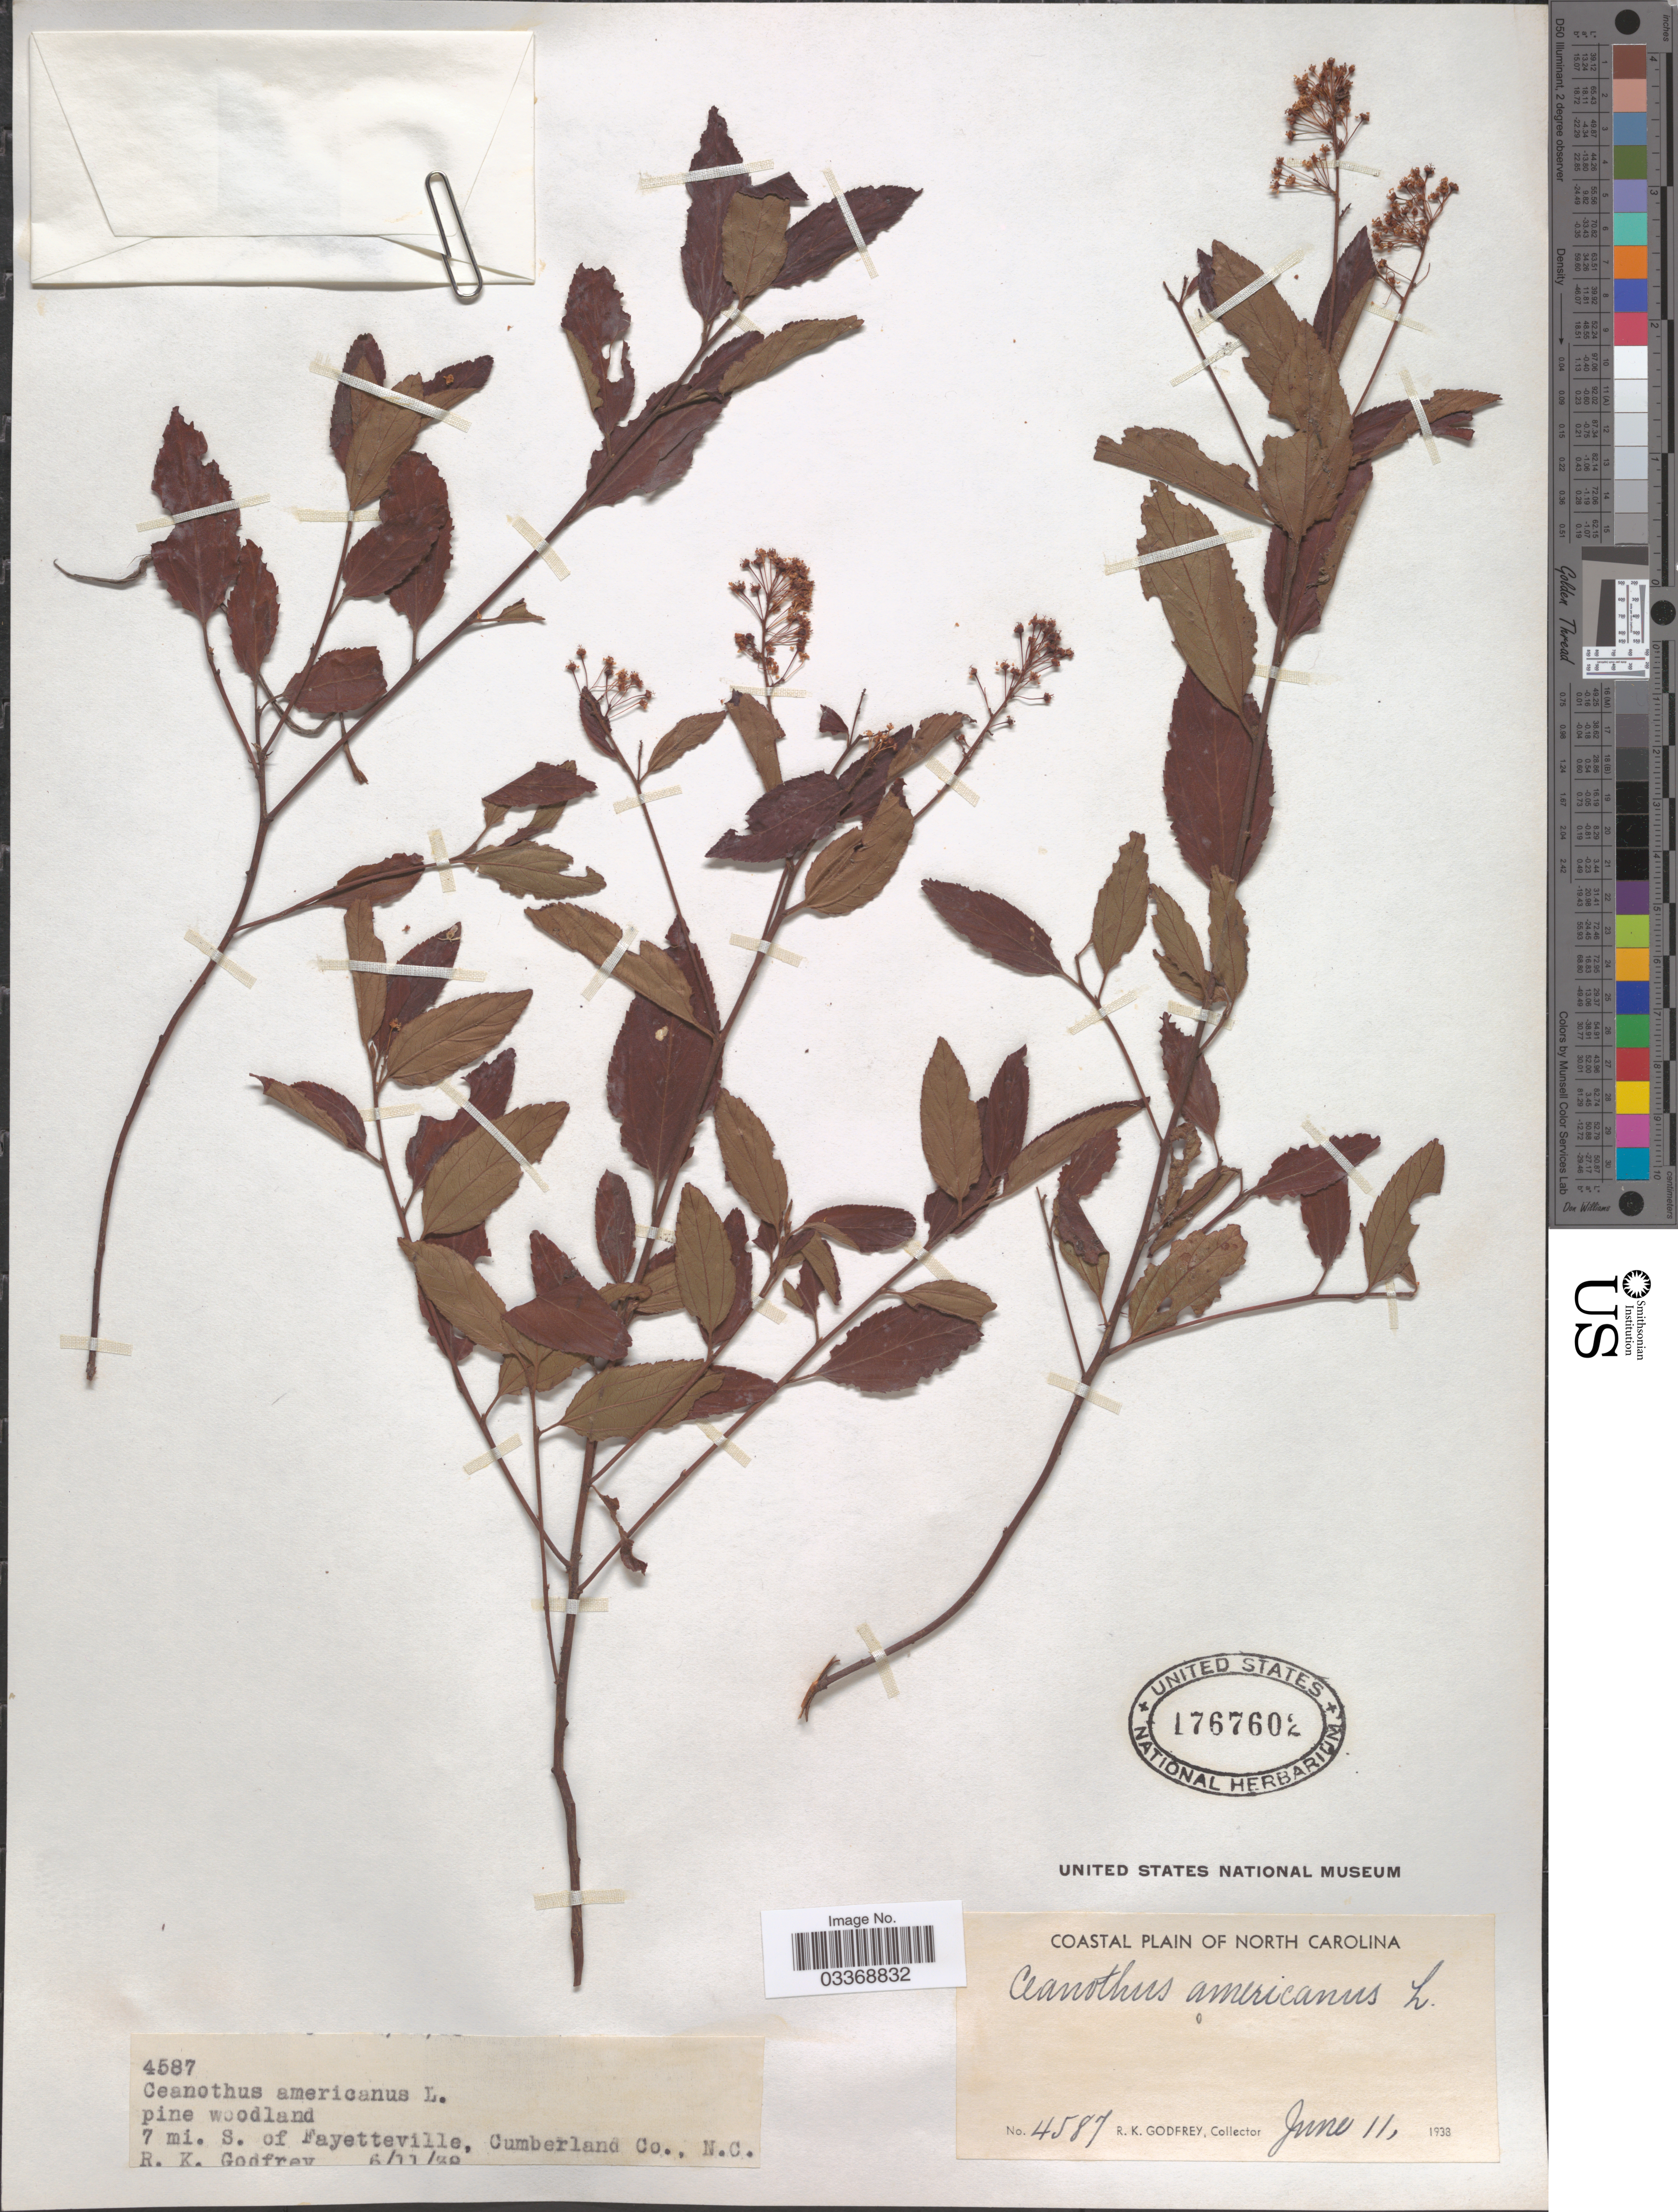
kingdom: Plantae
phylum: Tracheophyta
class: Magnoliopsida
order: Rosales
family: Rhamnaceae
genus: Ceanothus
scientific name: Ceanothus americanus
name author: L.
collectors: R. K. Godfrey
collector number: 4587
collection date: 1938-06-11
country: United States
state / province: North Carolina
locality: Coastal Plain of North Carolina. 7 mi. S. of Fayetteville, Cumberland Co.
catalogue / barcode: US 1767602